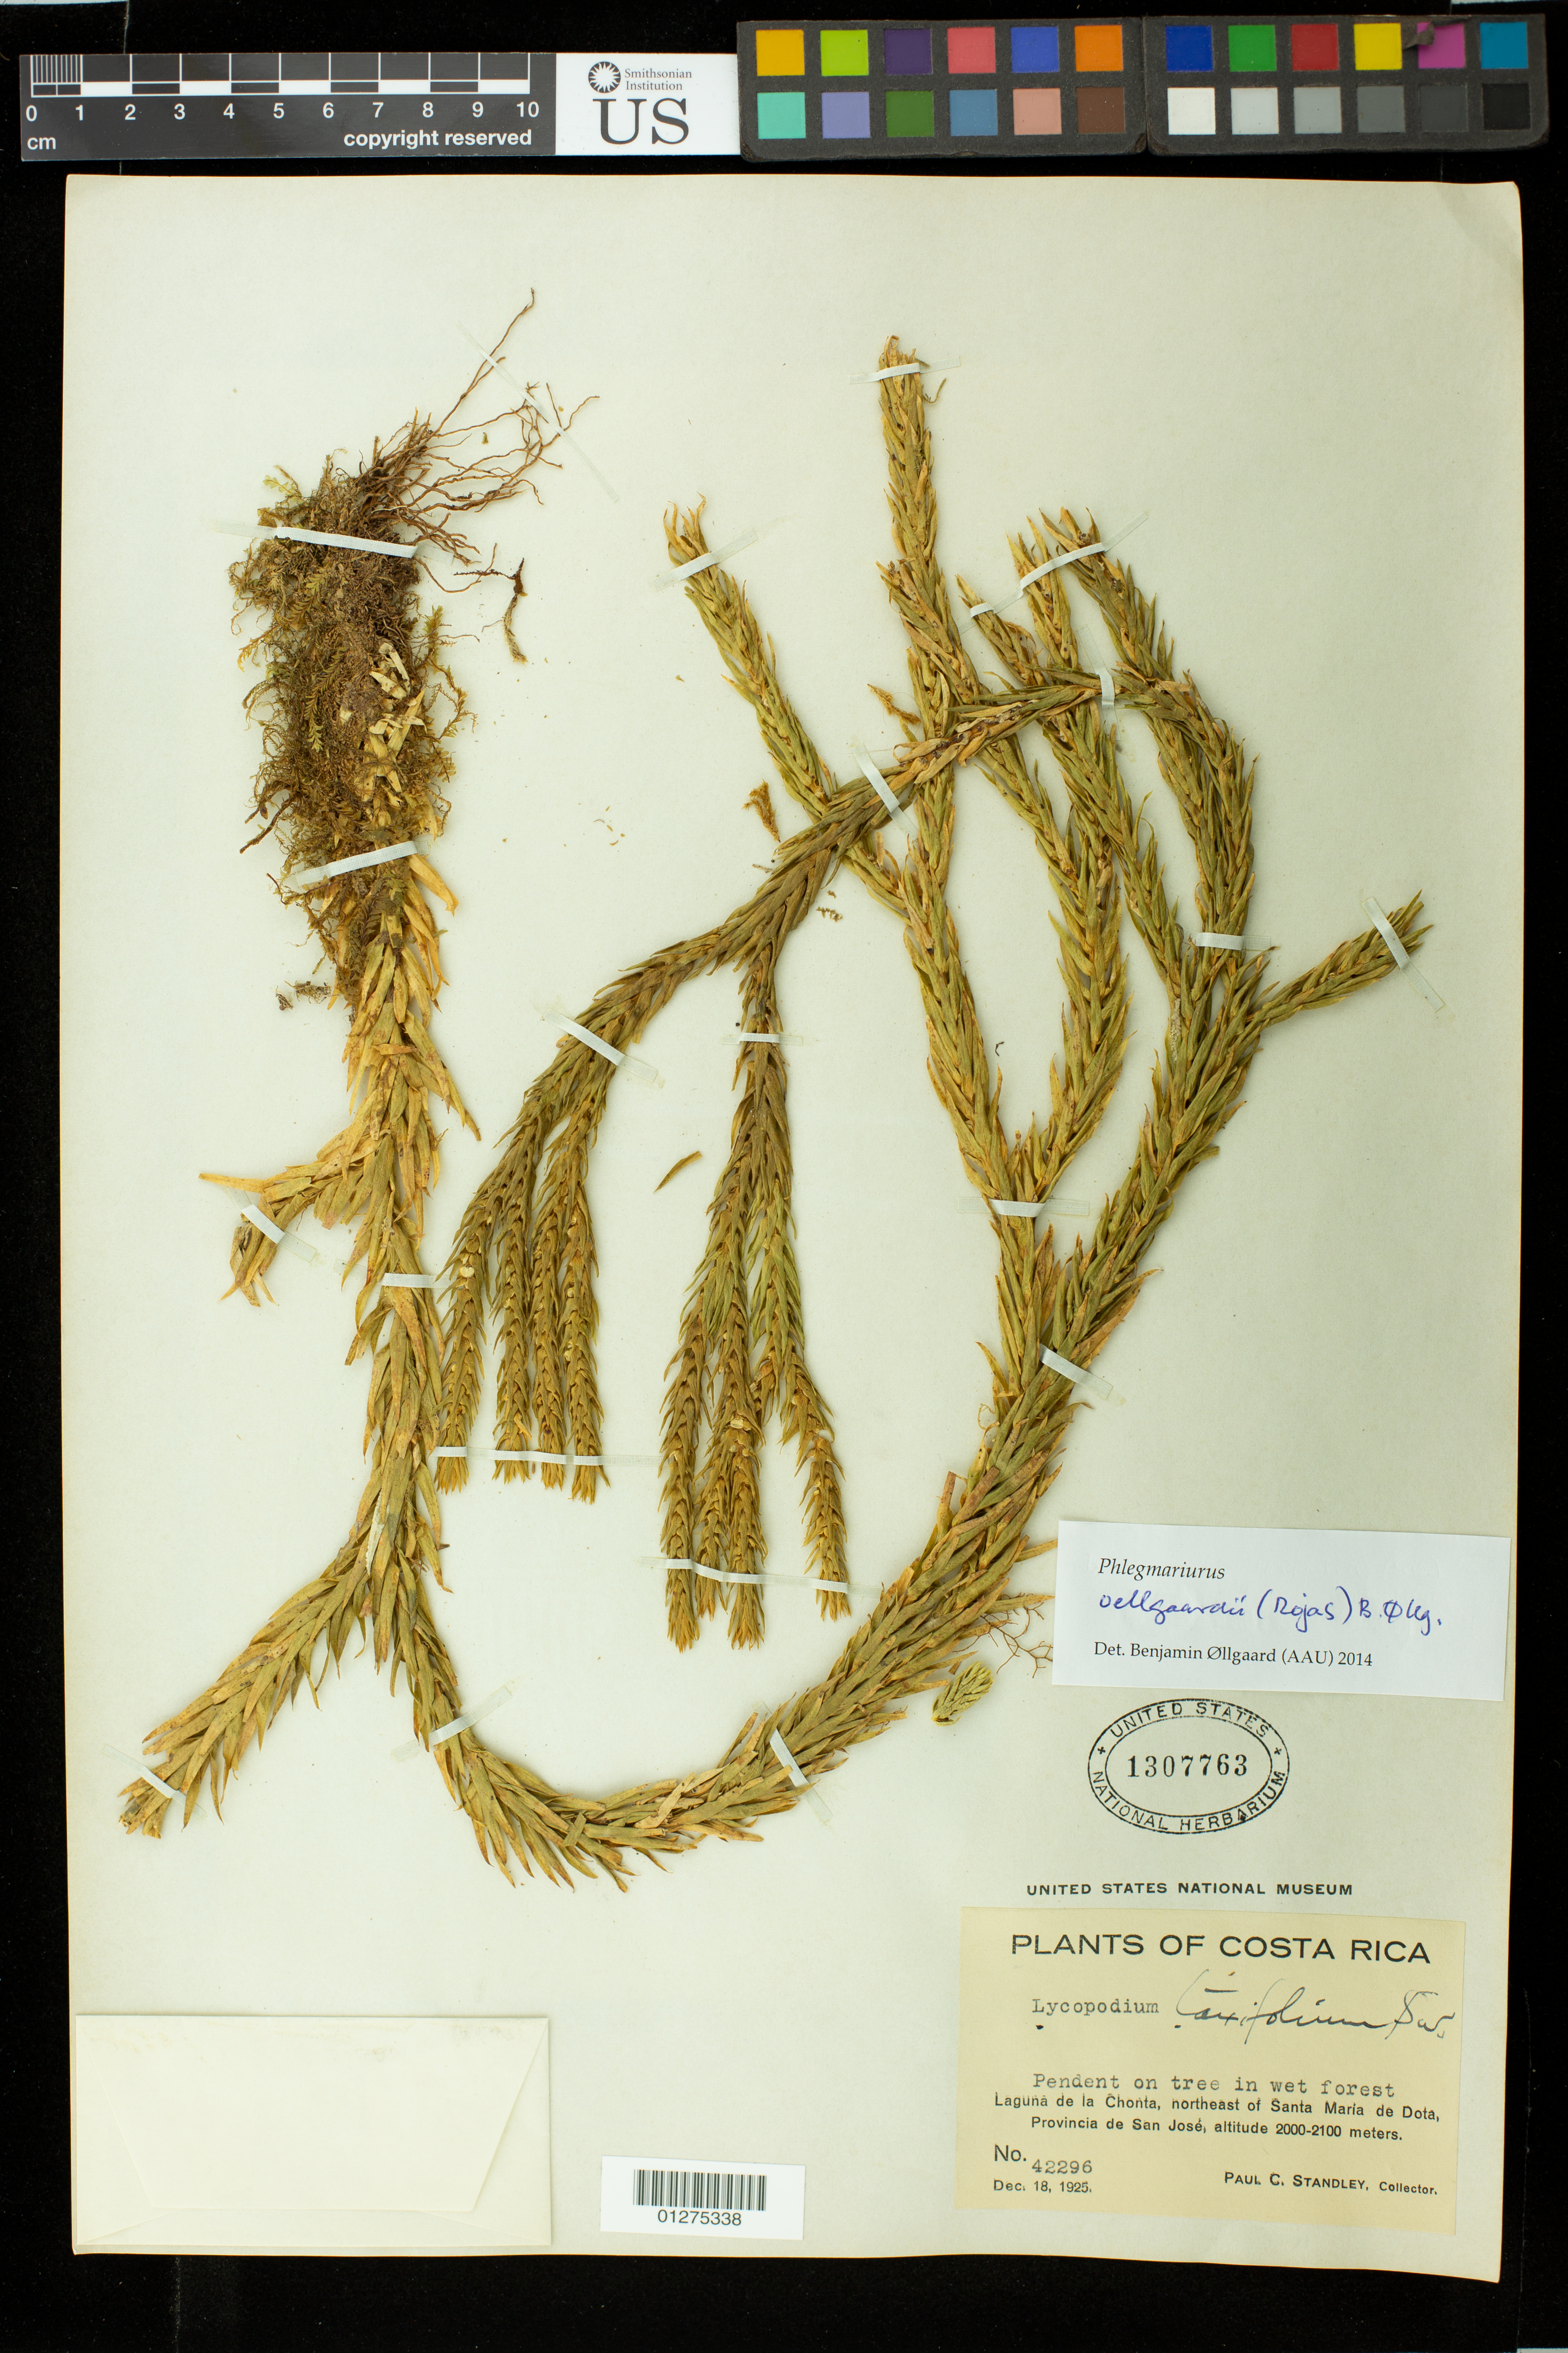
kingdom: Plantae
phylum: Tracheophyta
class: Lycopodiopsida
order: Lycopodiales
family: Lycopodiaceae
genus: Phlegmariurus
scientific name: Phlegmariurus oellgaardii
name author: (A. Rojas) B. Øllg. ex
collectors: P. Standley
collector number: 42296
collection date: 1925-12-18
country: Costa Rica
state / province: San José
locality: Lagina de la Chonta, northeast of Santa Maria de Dota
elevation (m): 2000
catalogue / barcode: US 1307763